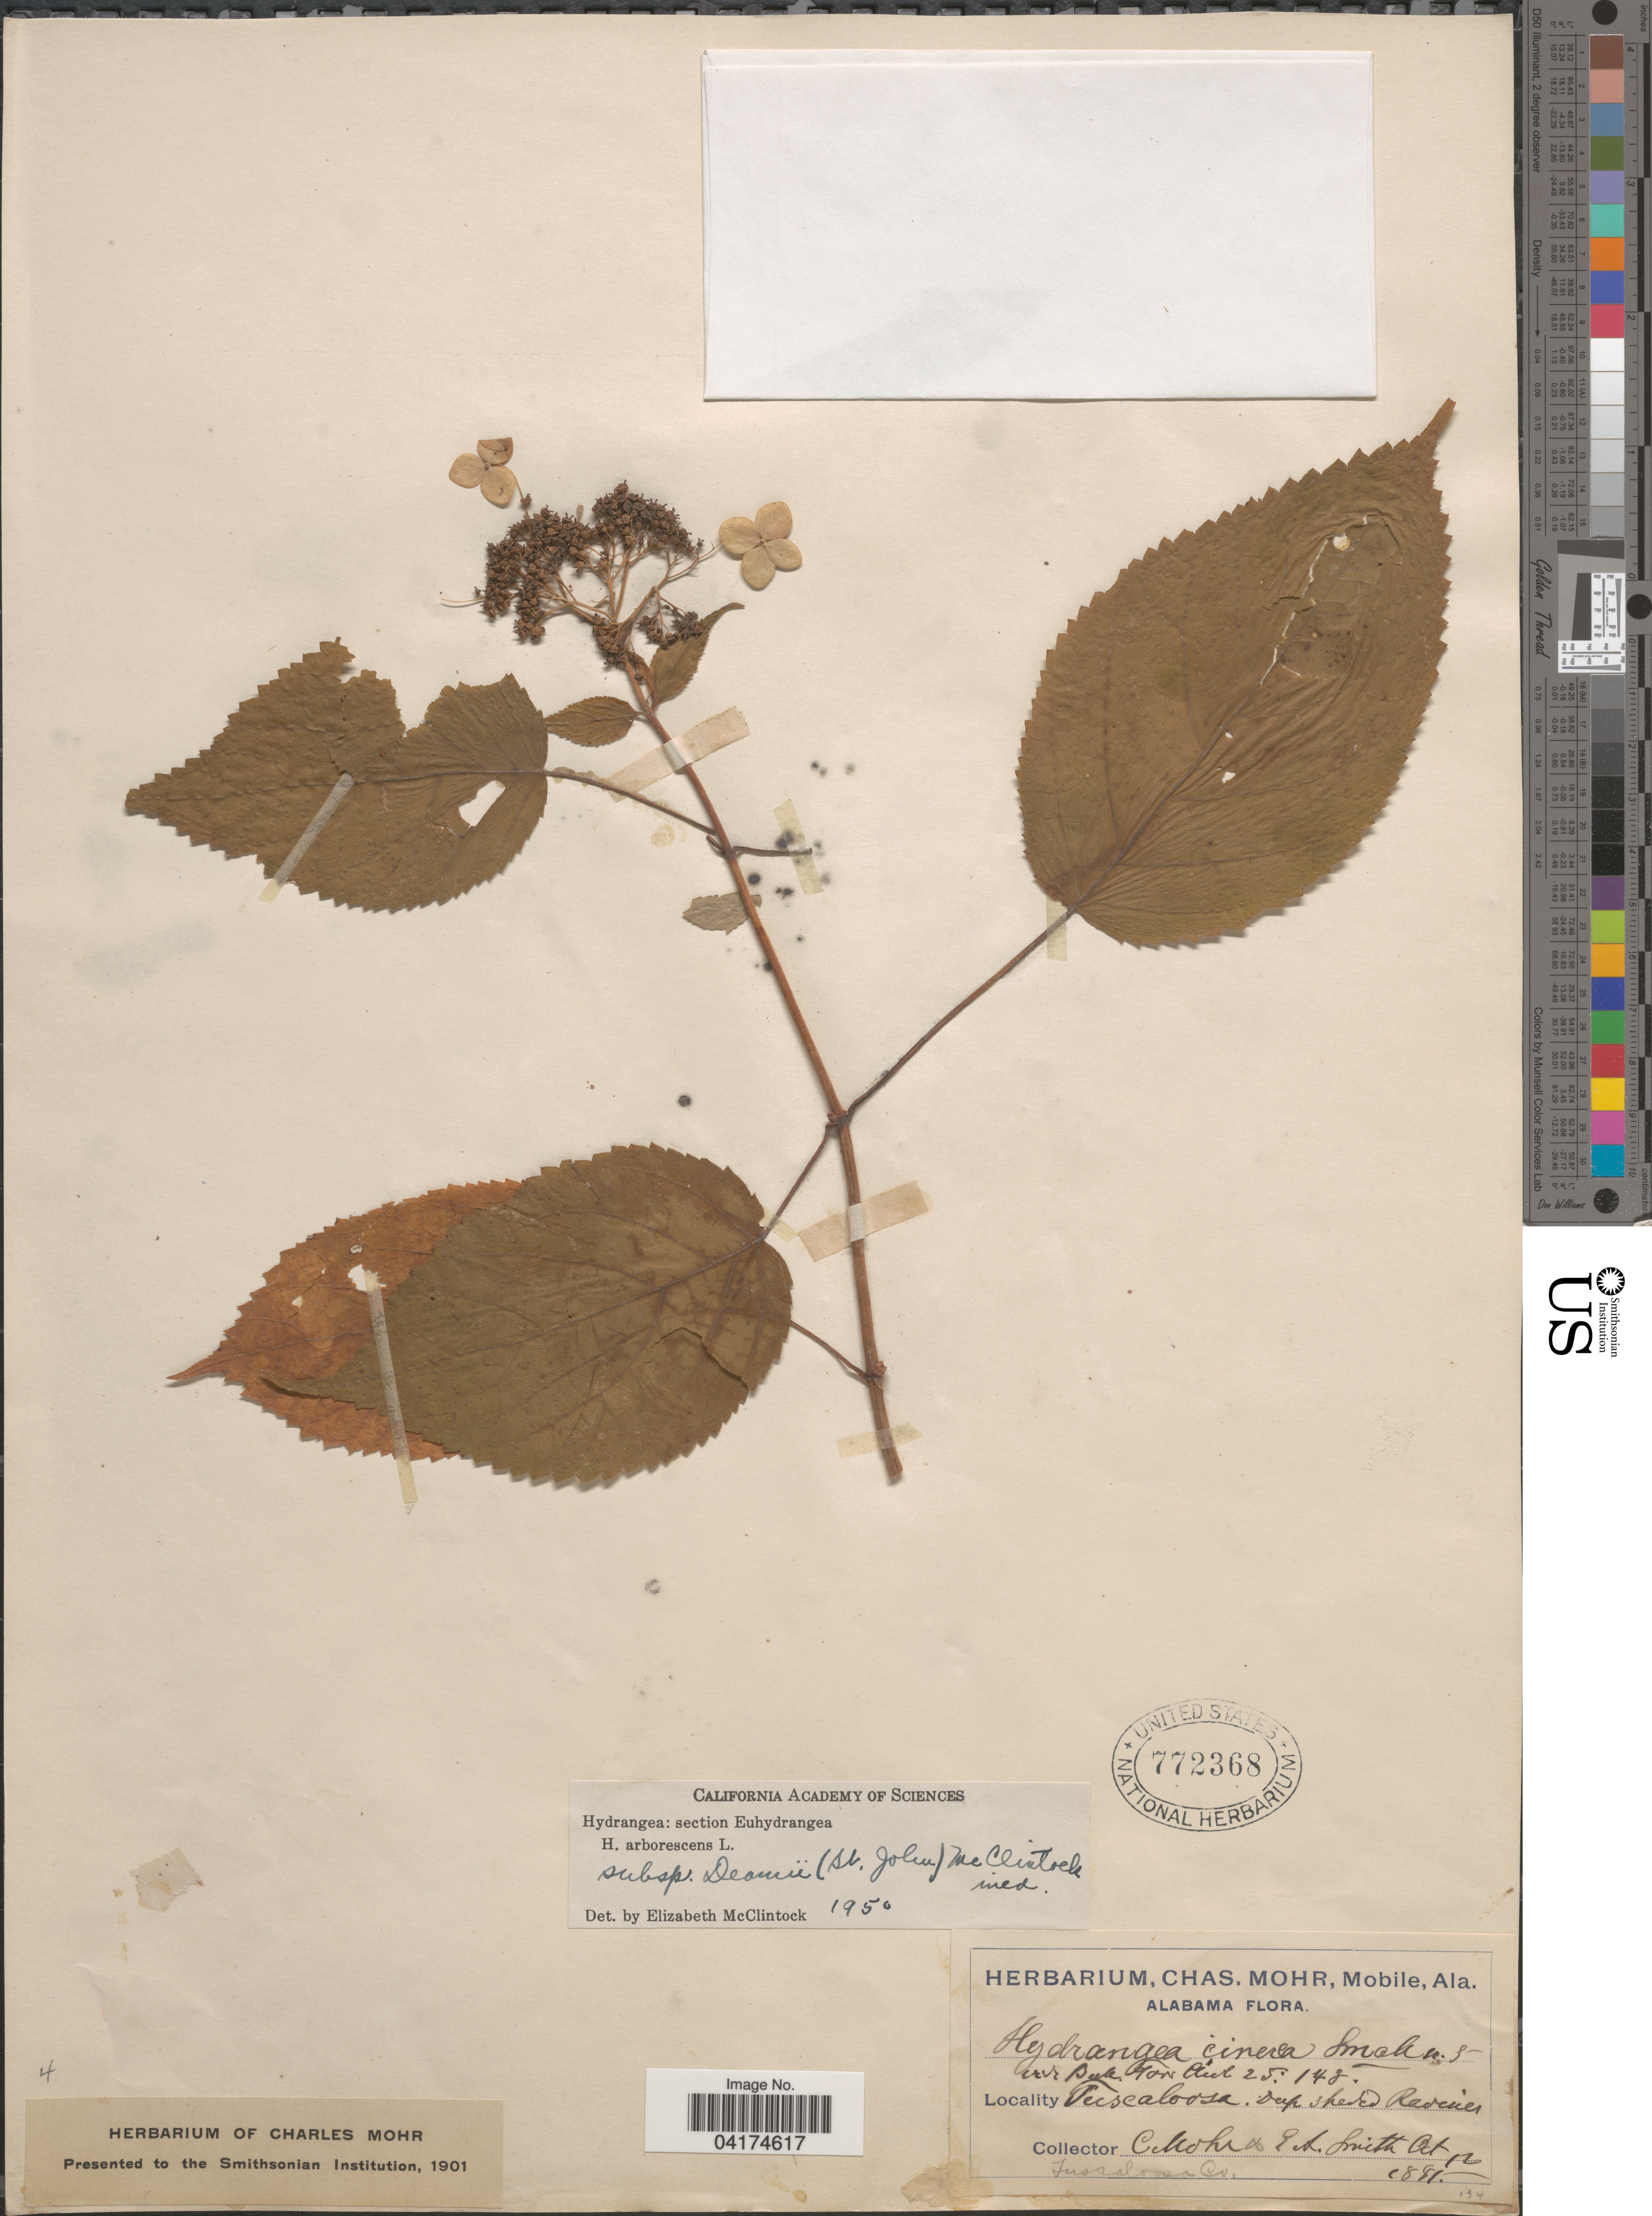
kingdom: Plantae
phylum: Tracheophyta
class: Magnoliopsida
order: Cornales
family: Hydrangeaceae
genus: Hydrangea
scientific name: Hydrangea arborescens var. deamii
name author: H. St. John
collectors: Mohr, C. T. (herbarium) & E. A. Smith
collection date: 1881-10-12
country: United States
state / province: Alabama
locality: Tuscaloosa. Deep shaded Ravines. Tuscaloosa Co [unsure placement].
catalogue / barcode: US 772368